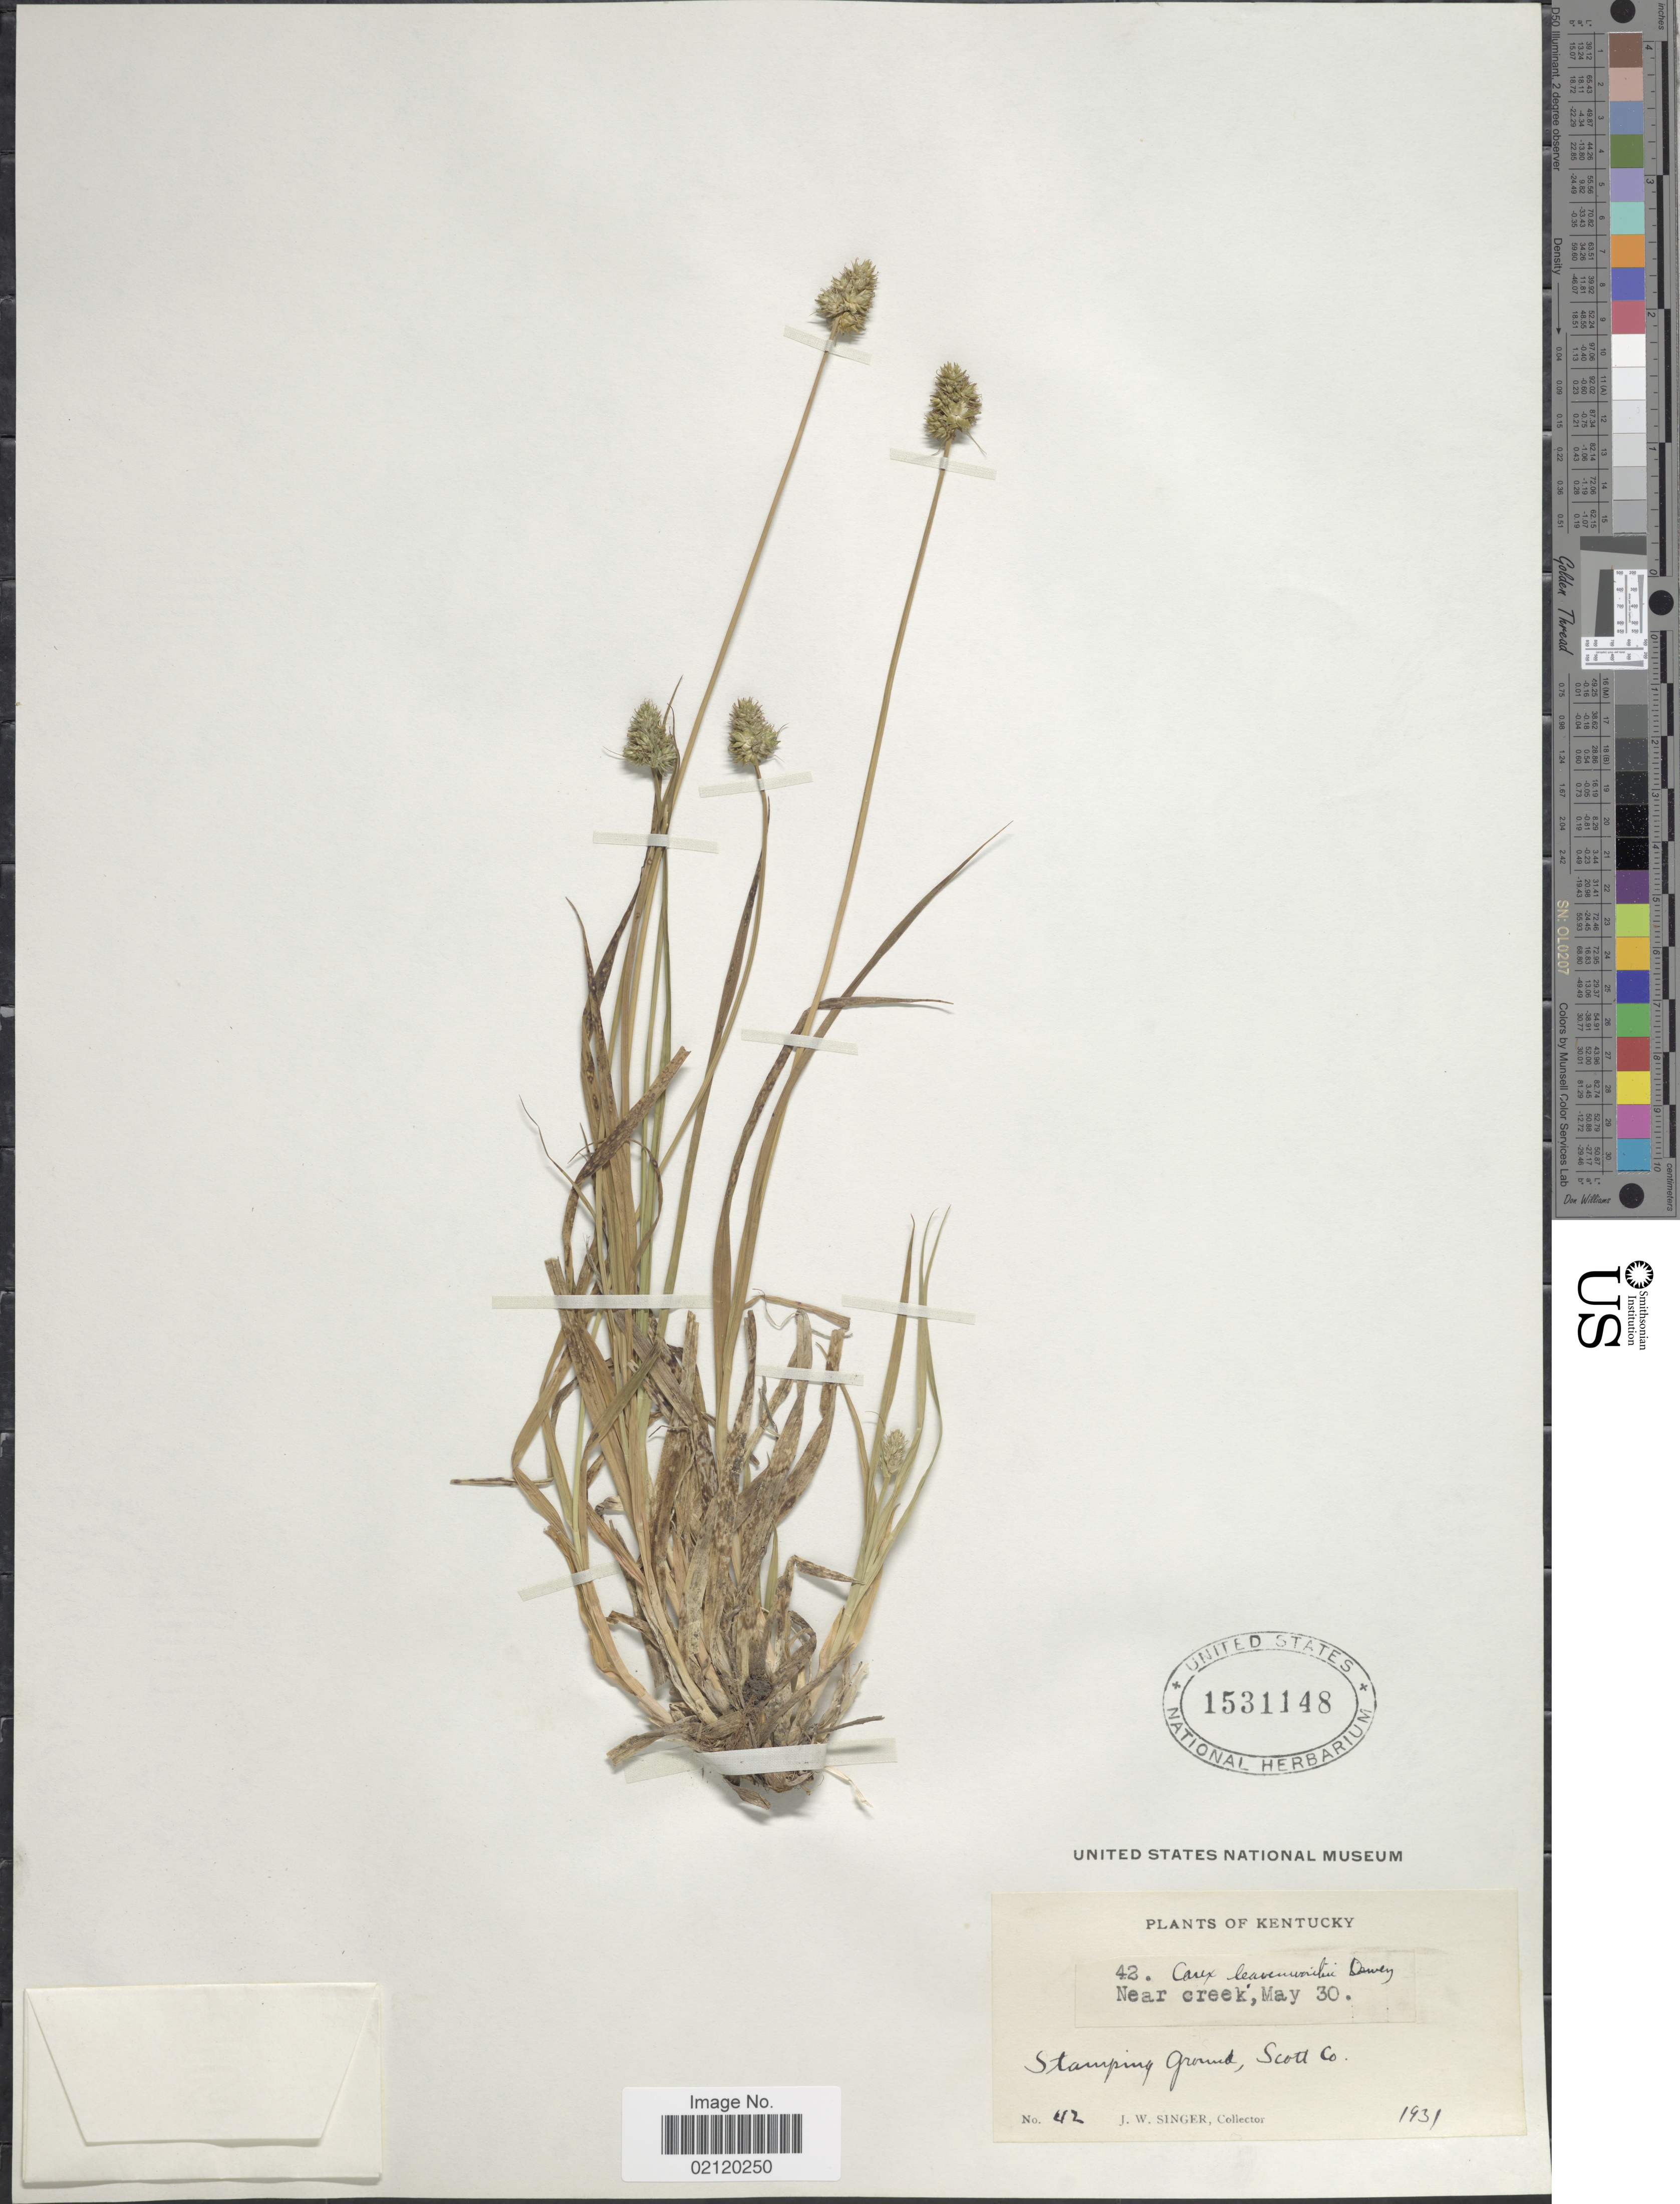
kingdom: Plantae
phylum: Tracheophyta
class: Liliopsida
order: Poales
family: Cyperaceae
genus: Carex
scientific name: Carex leavenworthii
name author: Dewey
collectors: J. EW. Singer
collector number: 42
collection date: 1931-05-30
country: United States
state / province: Kentucky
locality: Near Creek, Stamping Grand, Scott Co.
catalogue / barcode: US 1531148